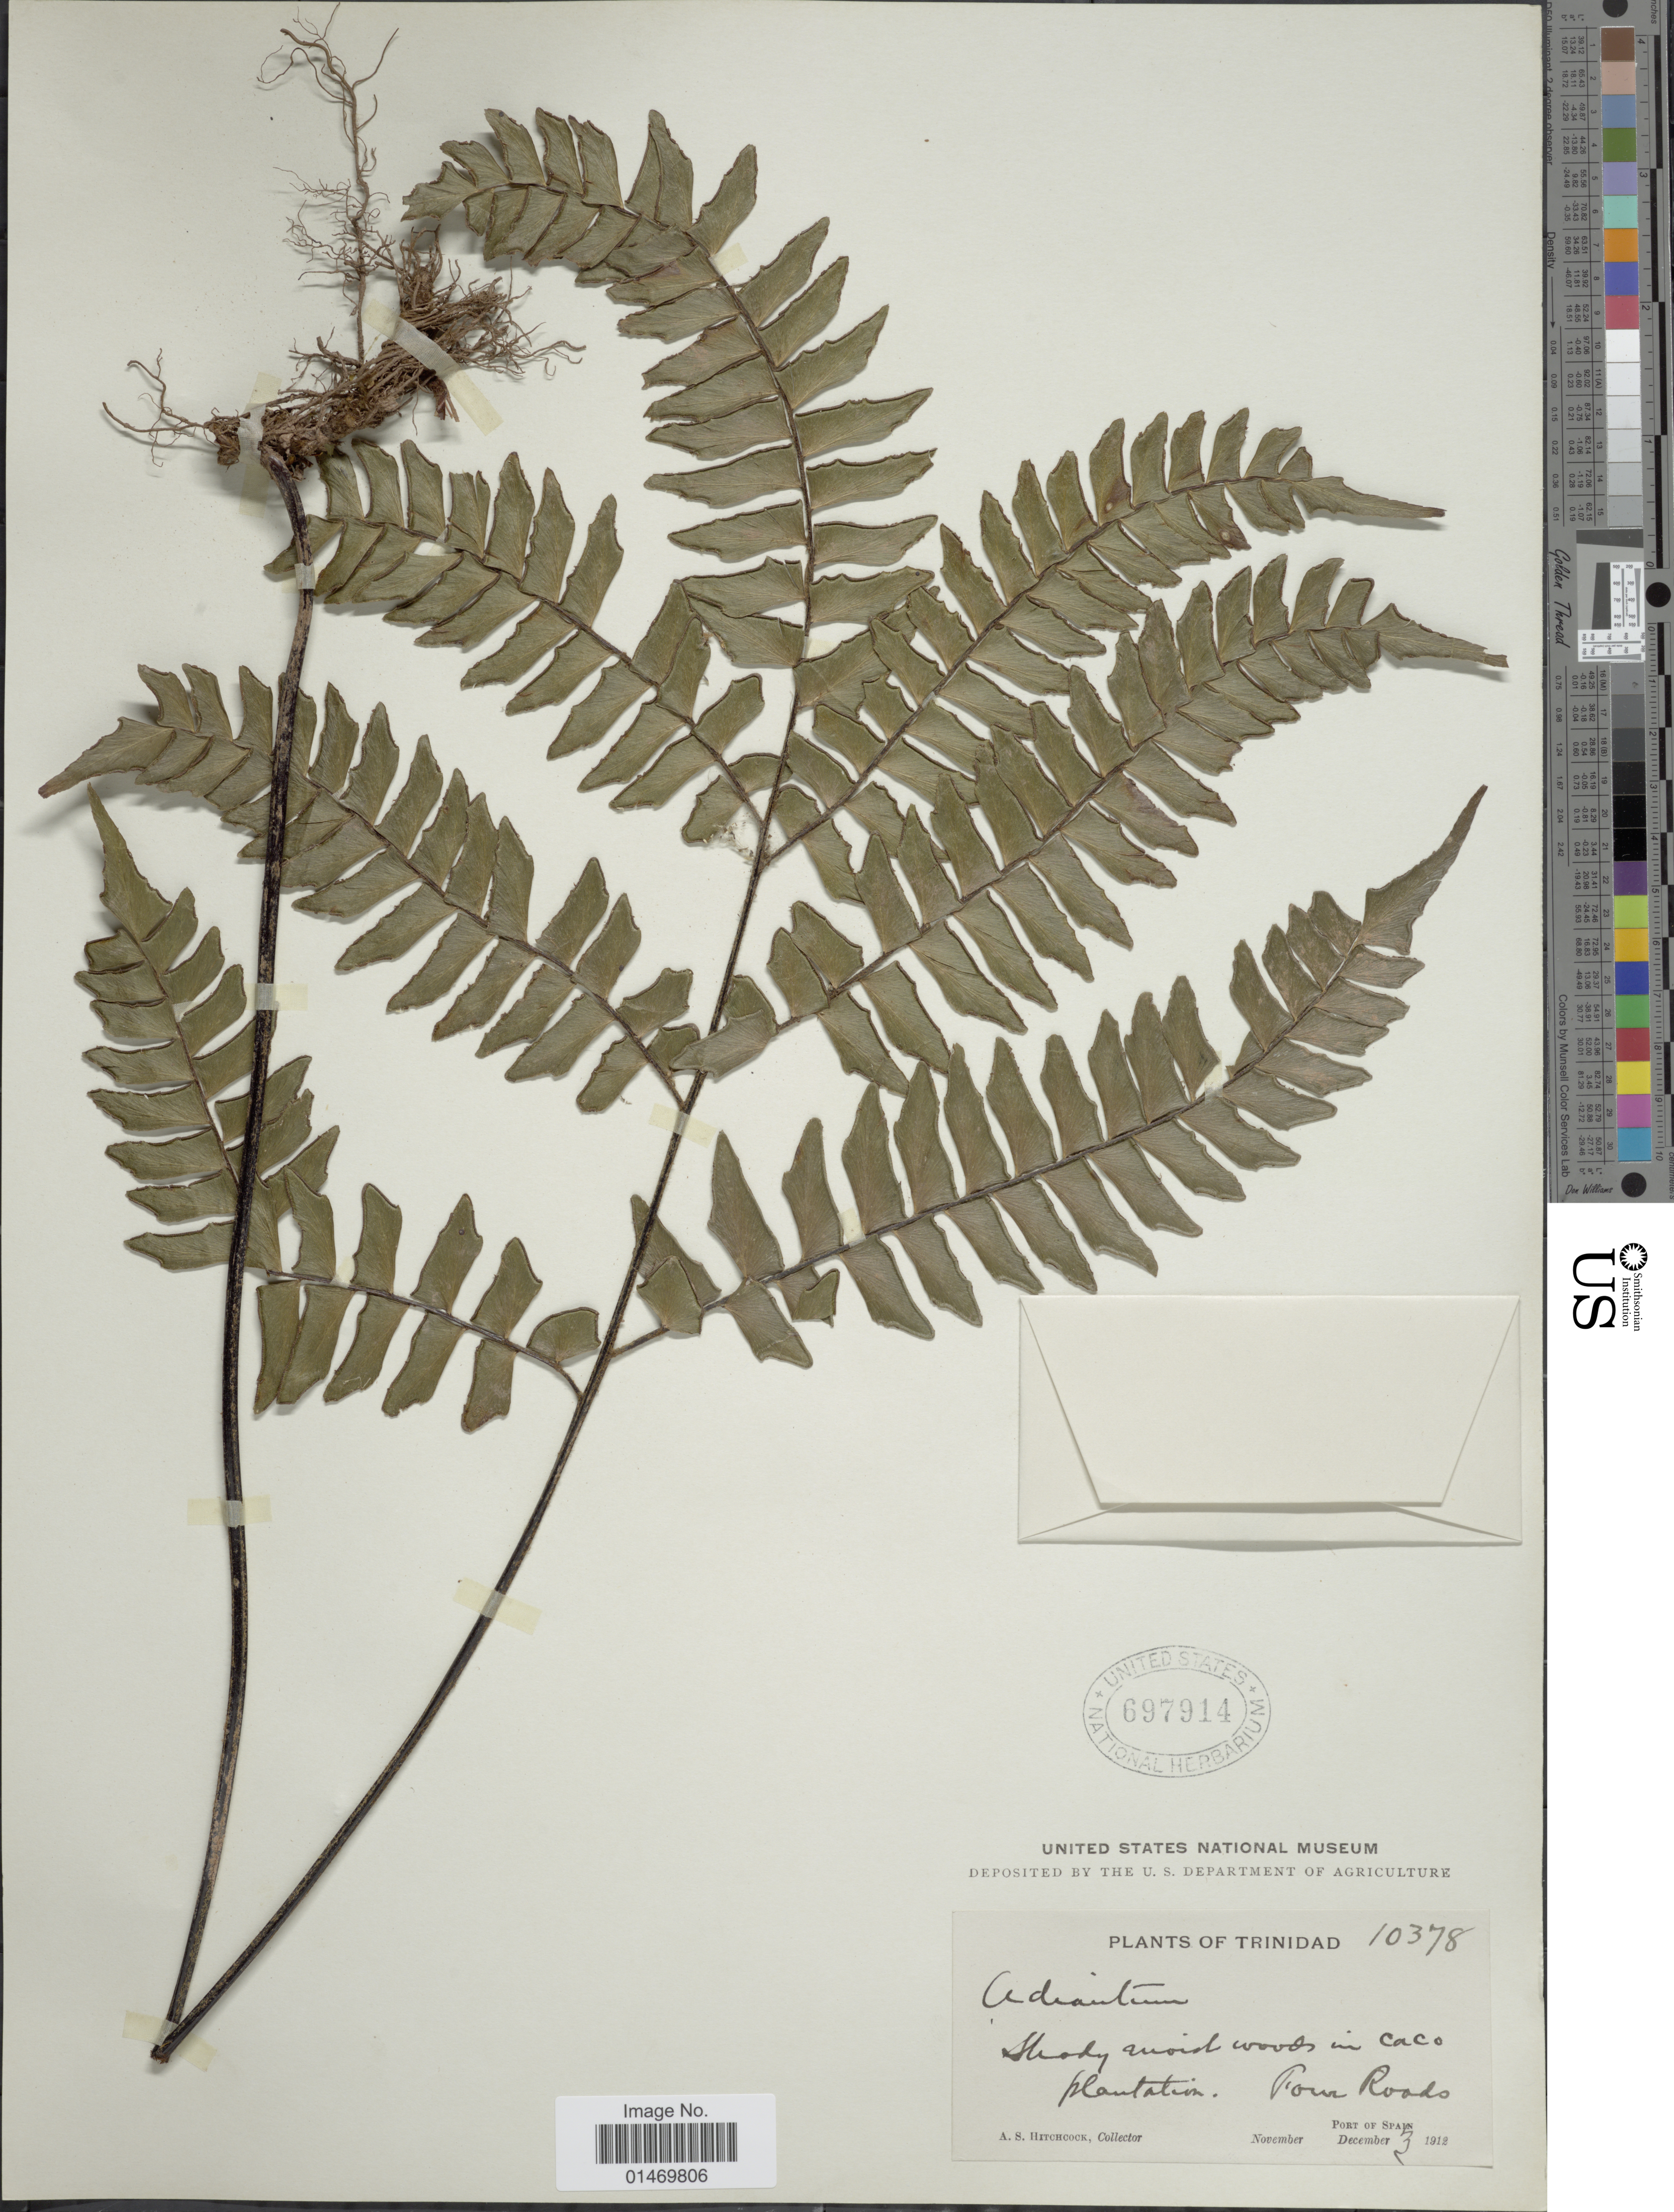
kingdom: Plantae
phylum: Tracheophyta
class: Polypodiopsida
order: Polypodiales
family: Pteridaceae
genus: Adiantum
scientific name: Adiantum villosum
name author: L.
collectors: A. S. Hitchcock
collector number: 10378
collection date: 1912-11/1912-12-03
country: Trinidad and Tobago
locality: Trinidad, Shady moist woods in Caco plantatin, Four Roads.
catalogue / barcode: US 697914